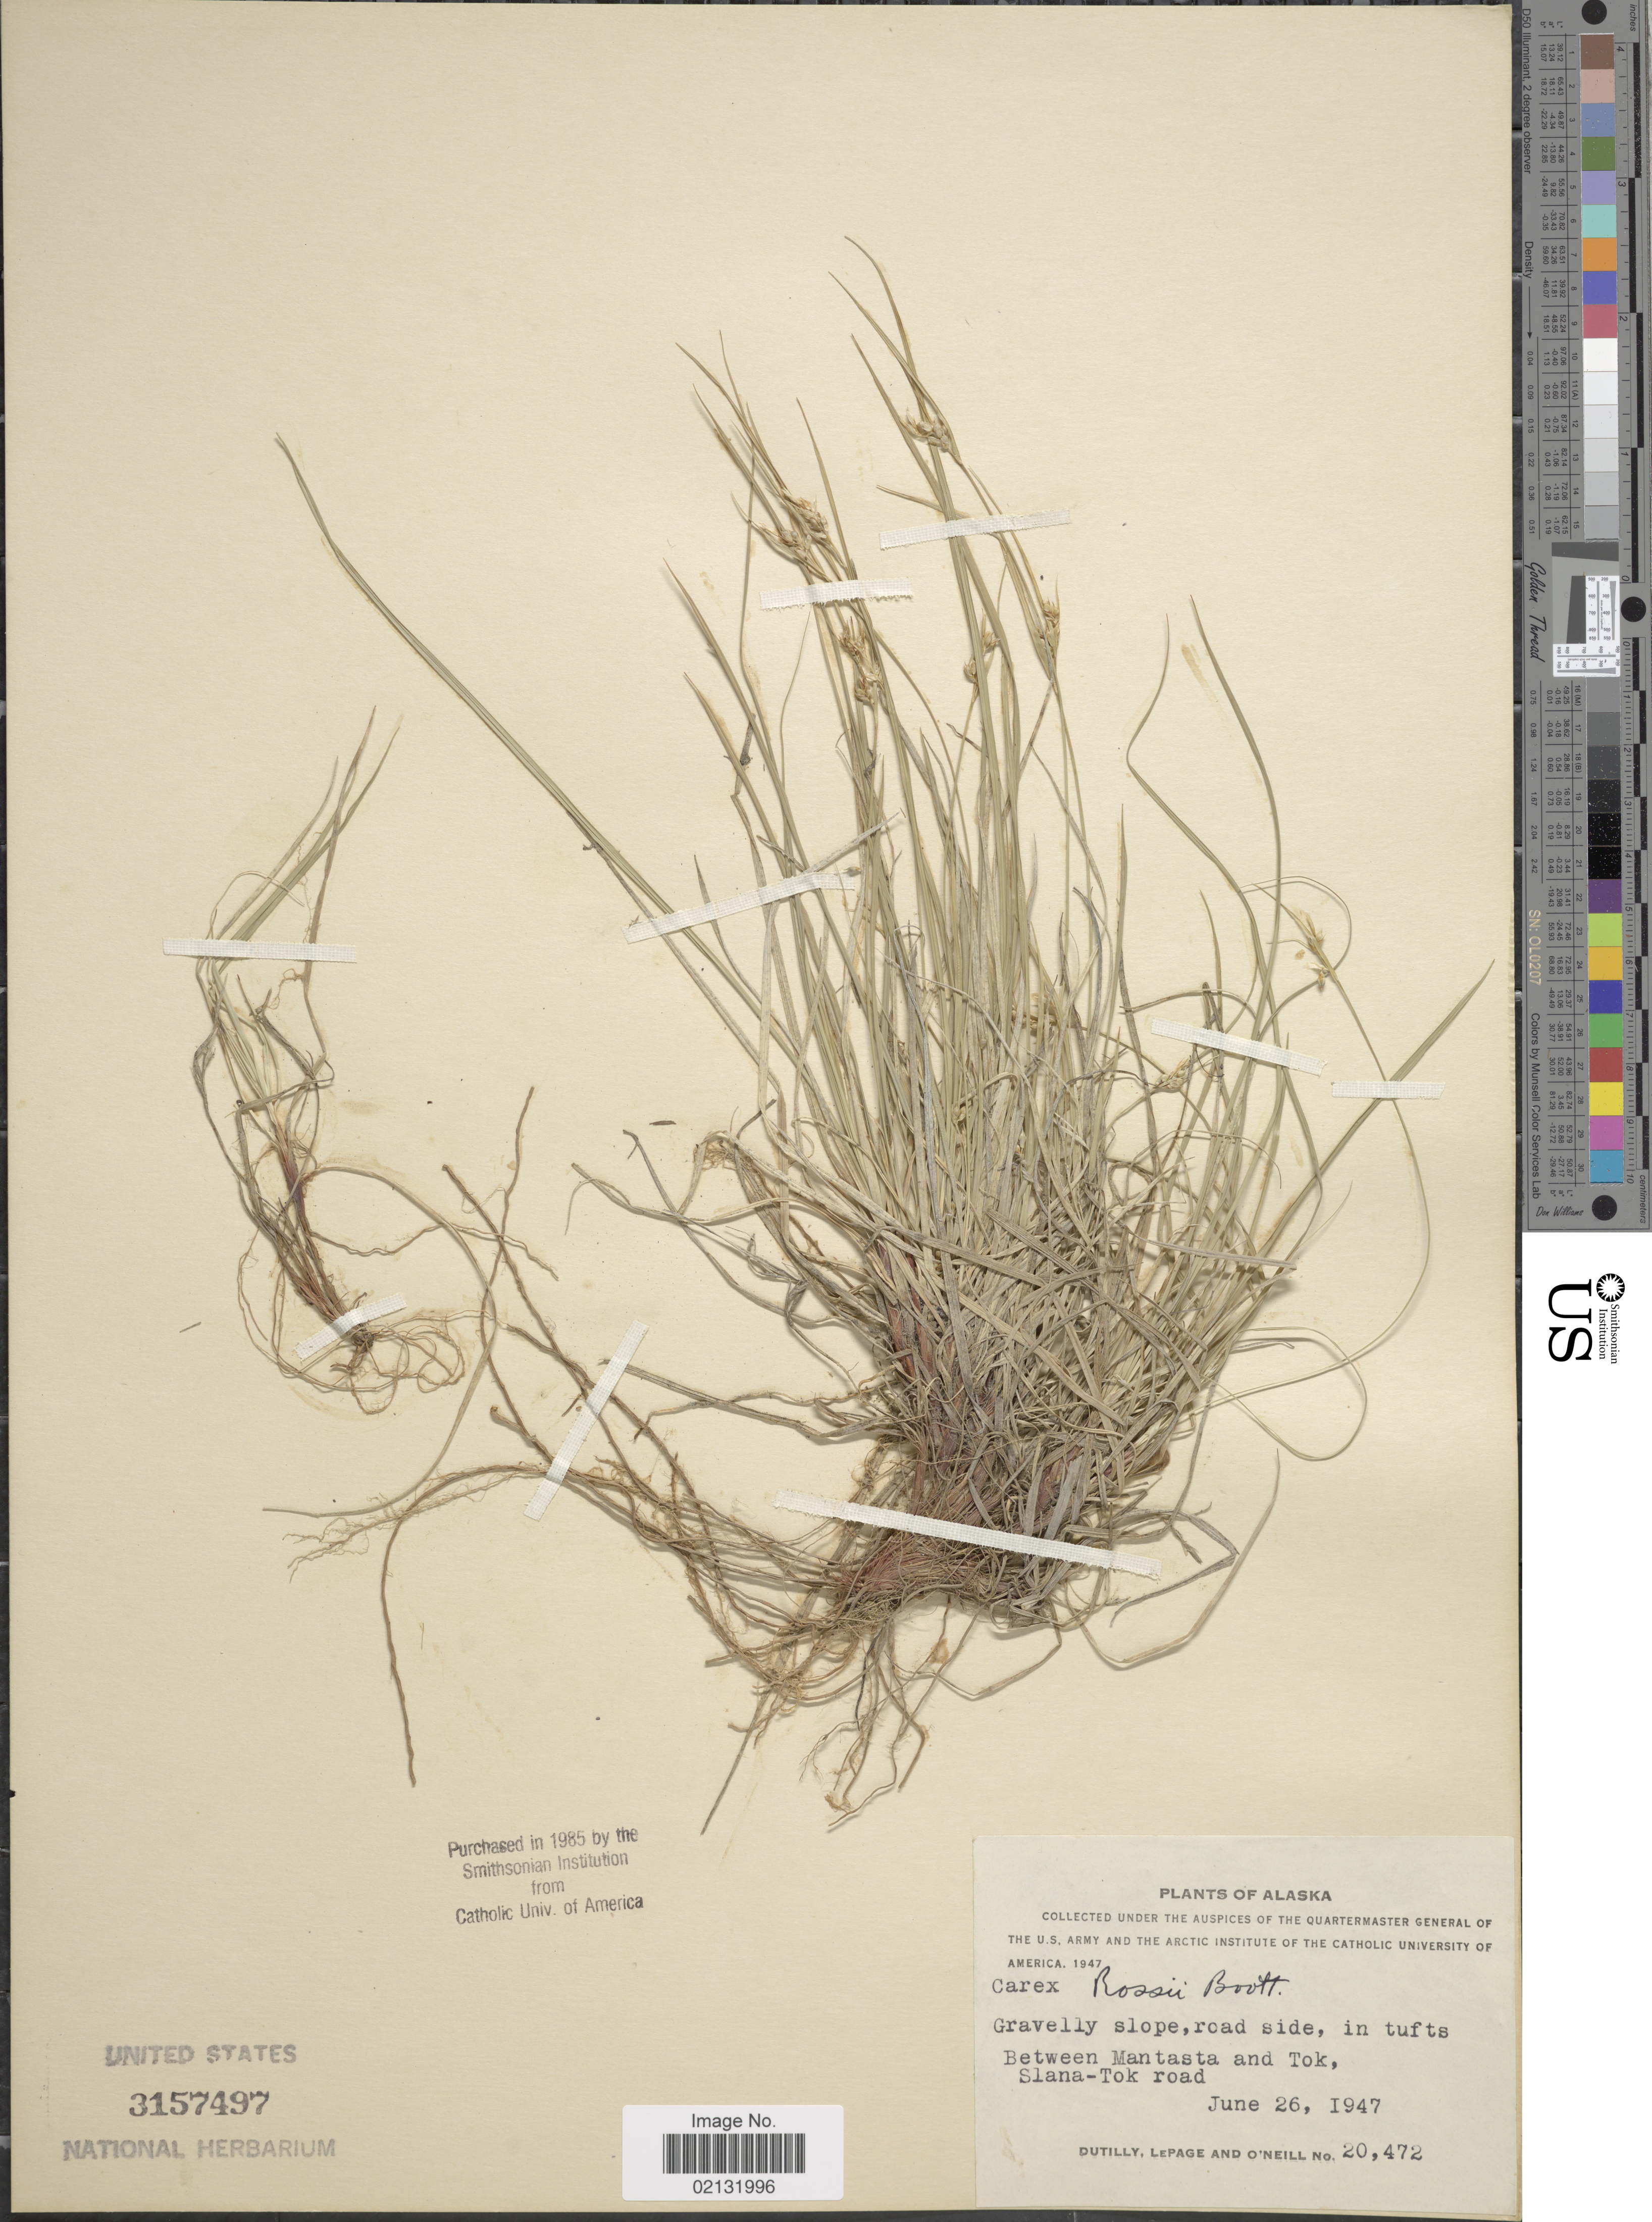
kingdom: Plantae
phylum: Tracheophyta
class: Liliopsida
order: Poales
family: Cyperaceae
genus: Carex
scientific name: Carex rossii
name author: Boott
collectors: -. Dutilly, -. LePage & O' Neill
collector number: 20472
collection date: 1947-06-26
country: United States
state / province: Alaska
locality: Alaska, Between Mantasta and Tok, Slana-Tok road.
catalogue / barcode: US 3157497